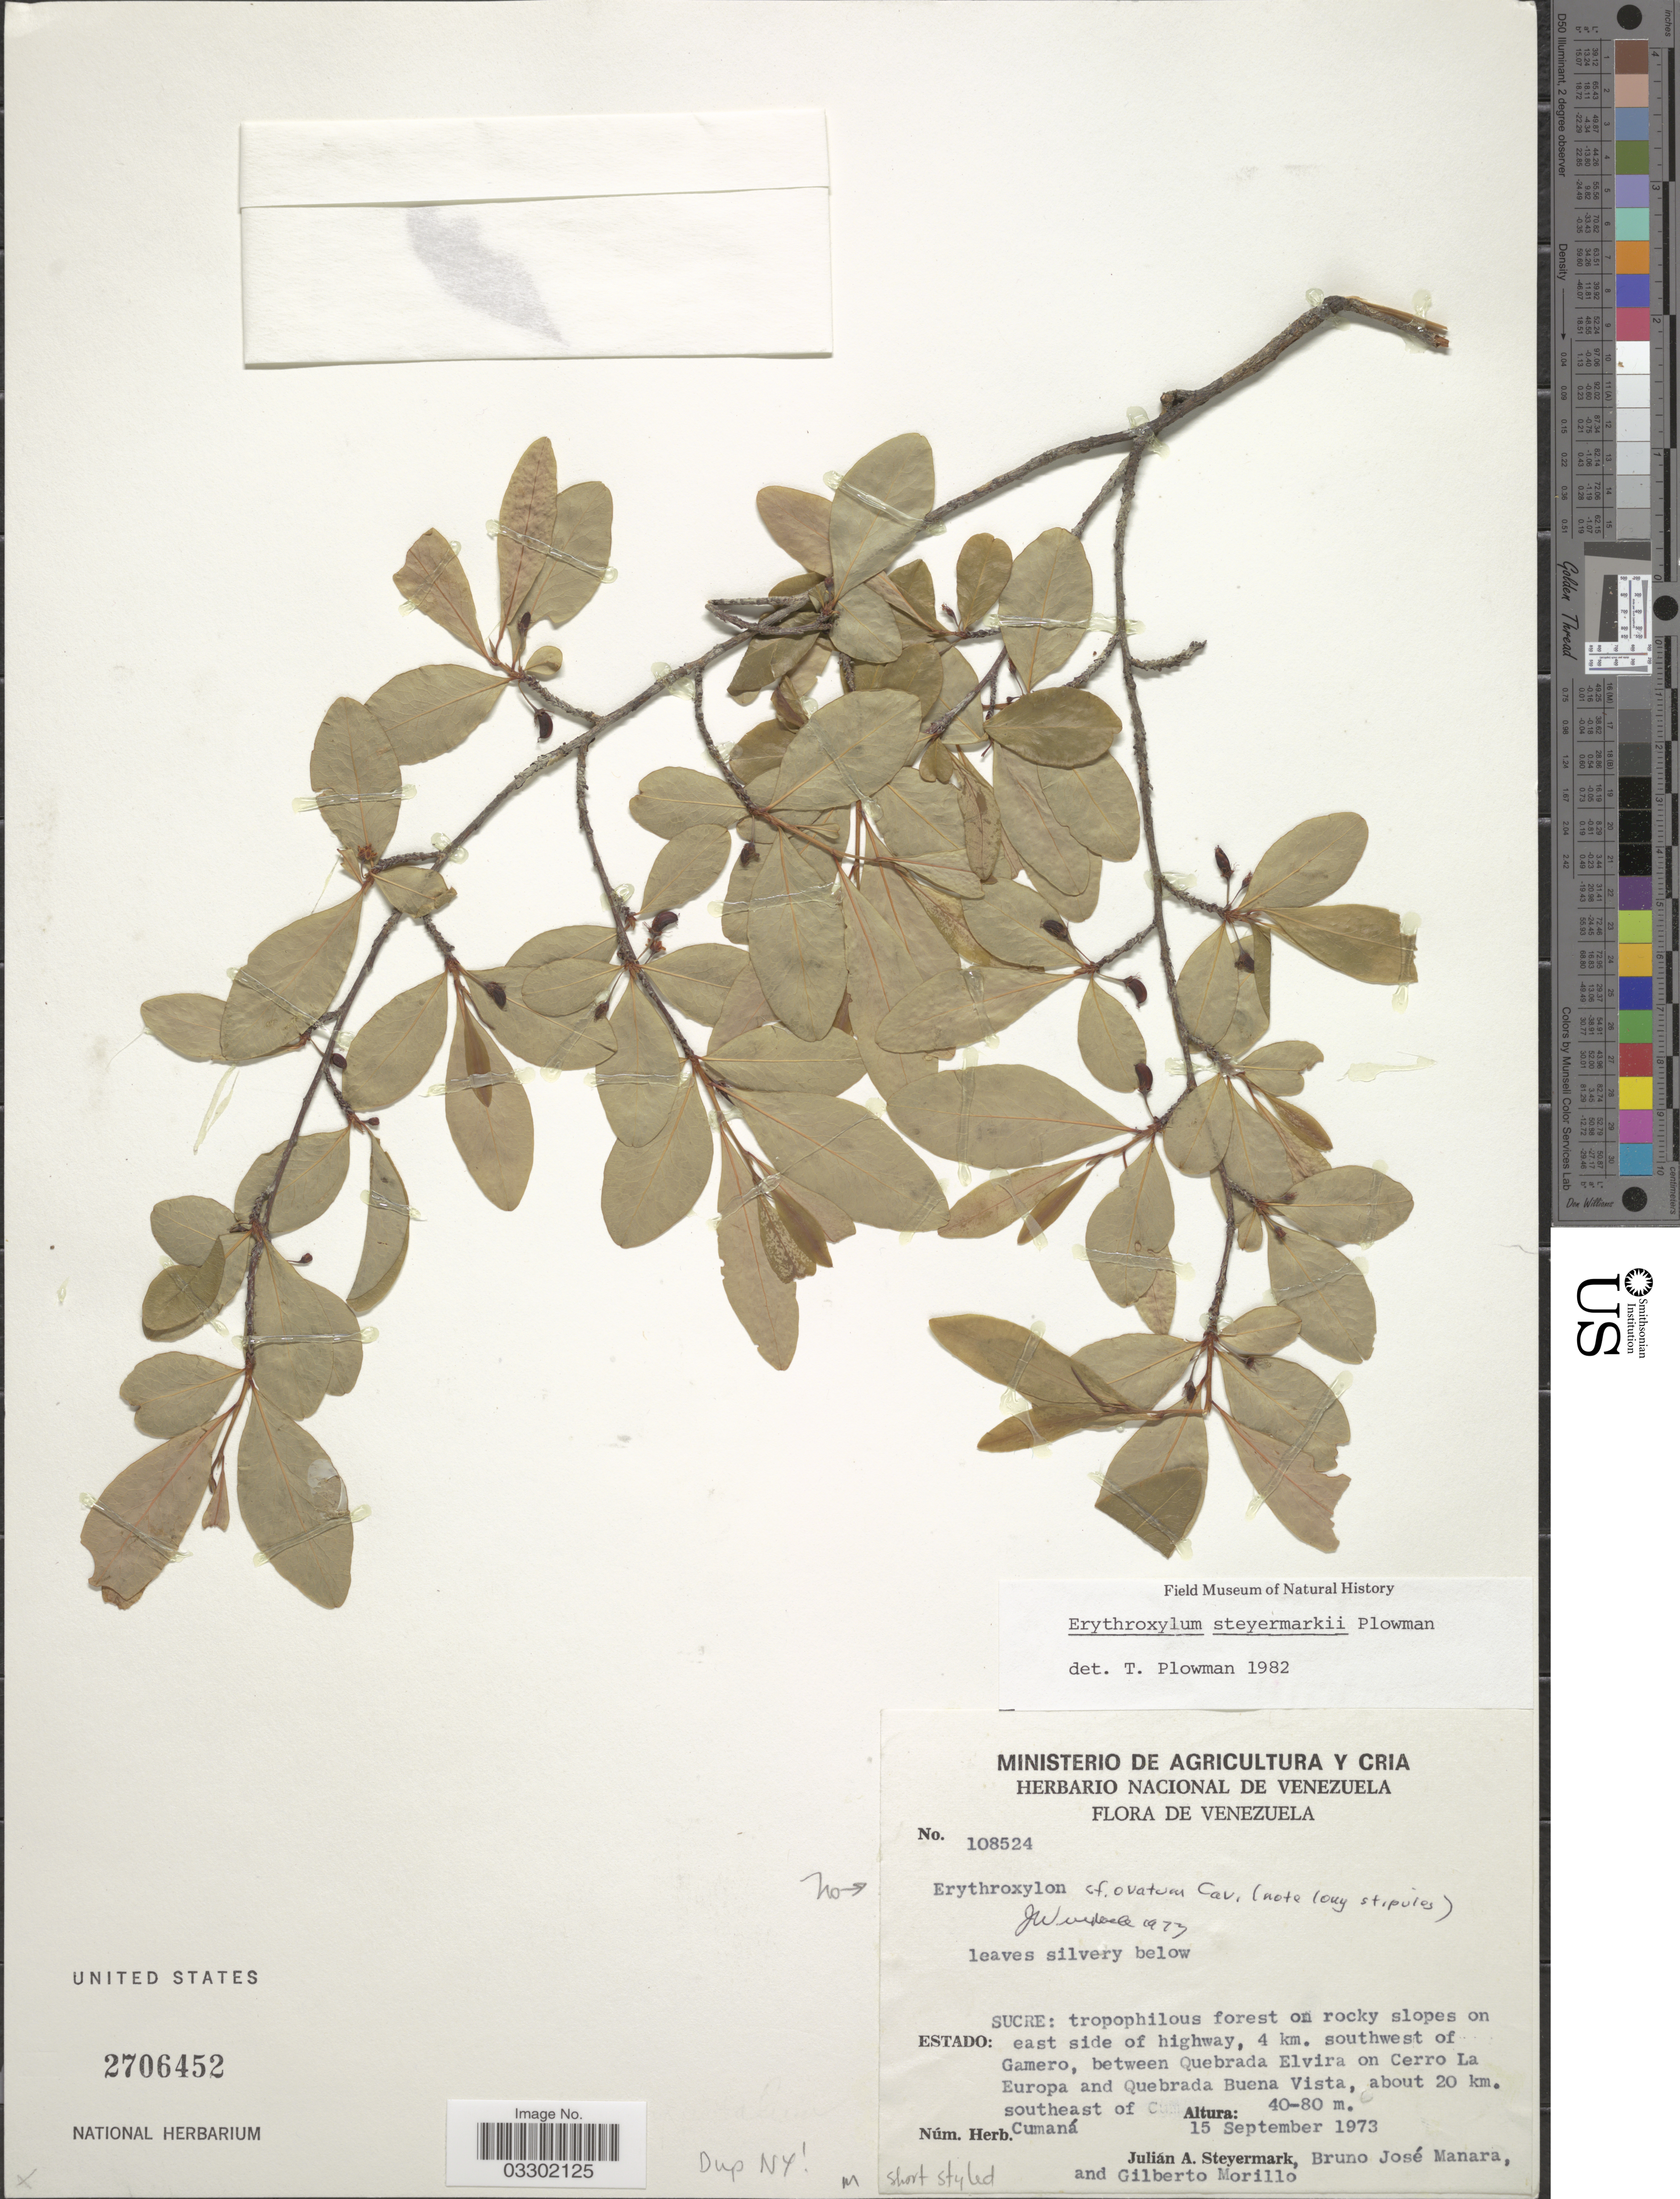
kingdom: Plantae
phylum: Tracheophyta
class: Magnoliopsida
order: Malpighiales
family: Erythroxylaceae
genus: Erythroxylum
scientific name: Erythroxylum steyermarkii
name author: Plowman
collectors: J. Steyermark, B. Manara & G. N. Morillo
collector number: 108524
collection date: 1973-09-15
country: Venezuela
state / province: Sucre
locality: Tropohilous forest on rocky slopes on east side of highway, 4 km. southwest of Gamera, between Quebrada Elvira on Cerro La Europa and Quebrada Buena Vista, about 20 km. southeast of Cumaná.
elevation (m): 40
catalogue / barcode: US 2706452